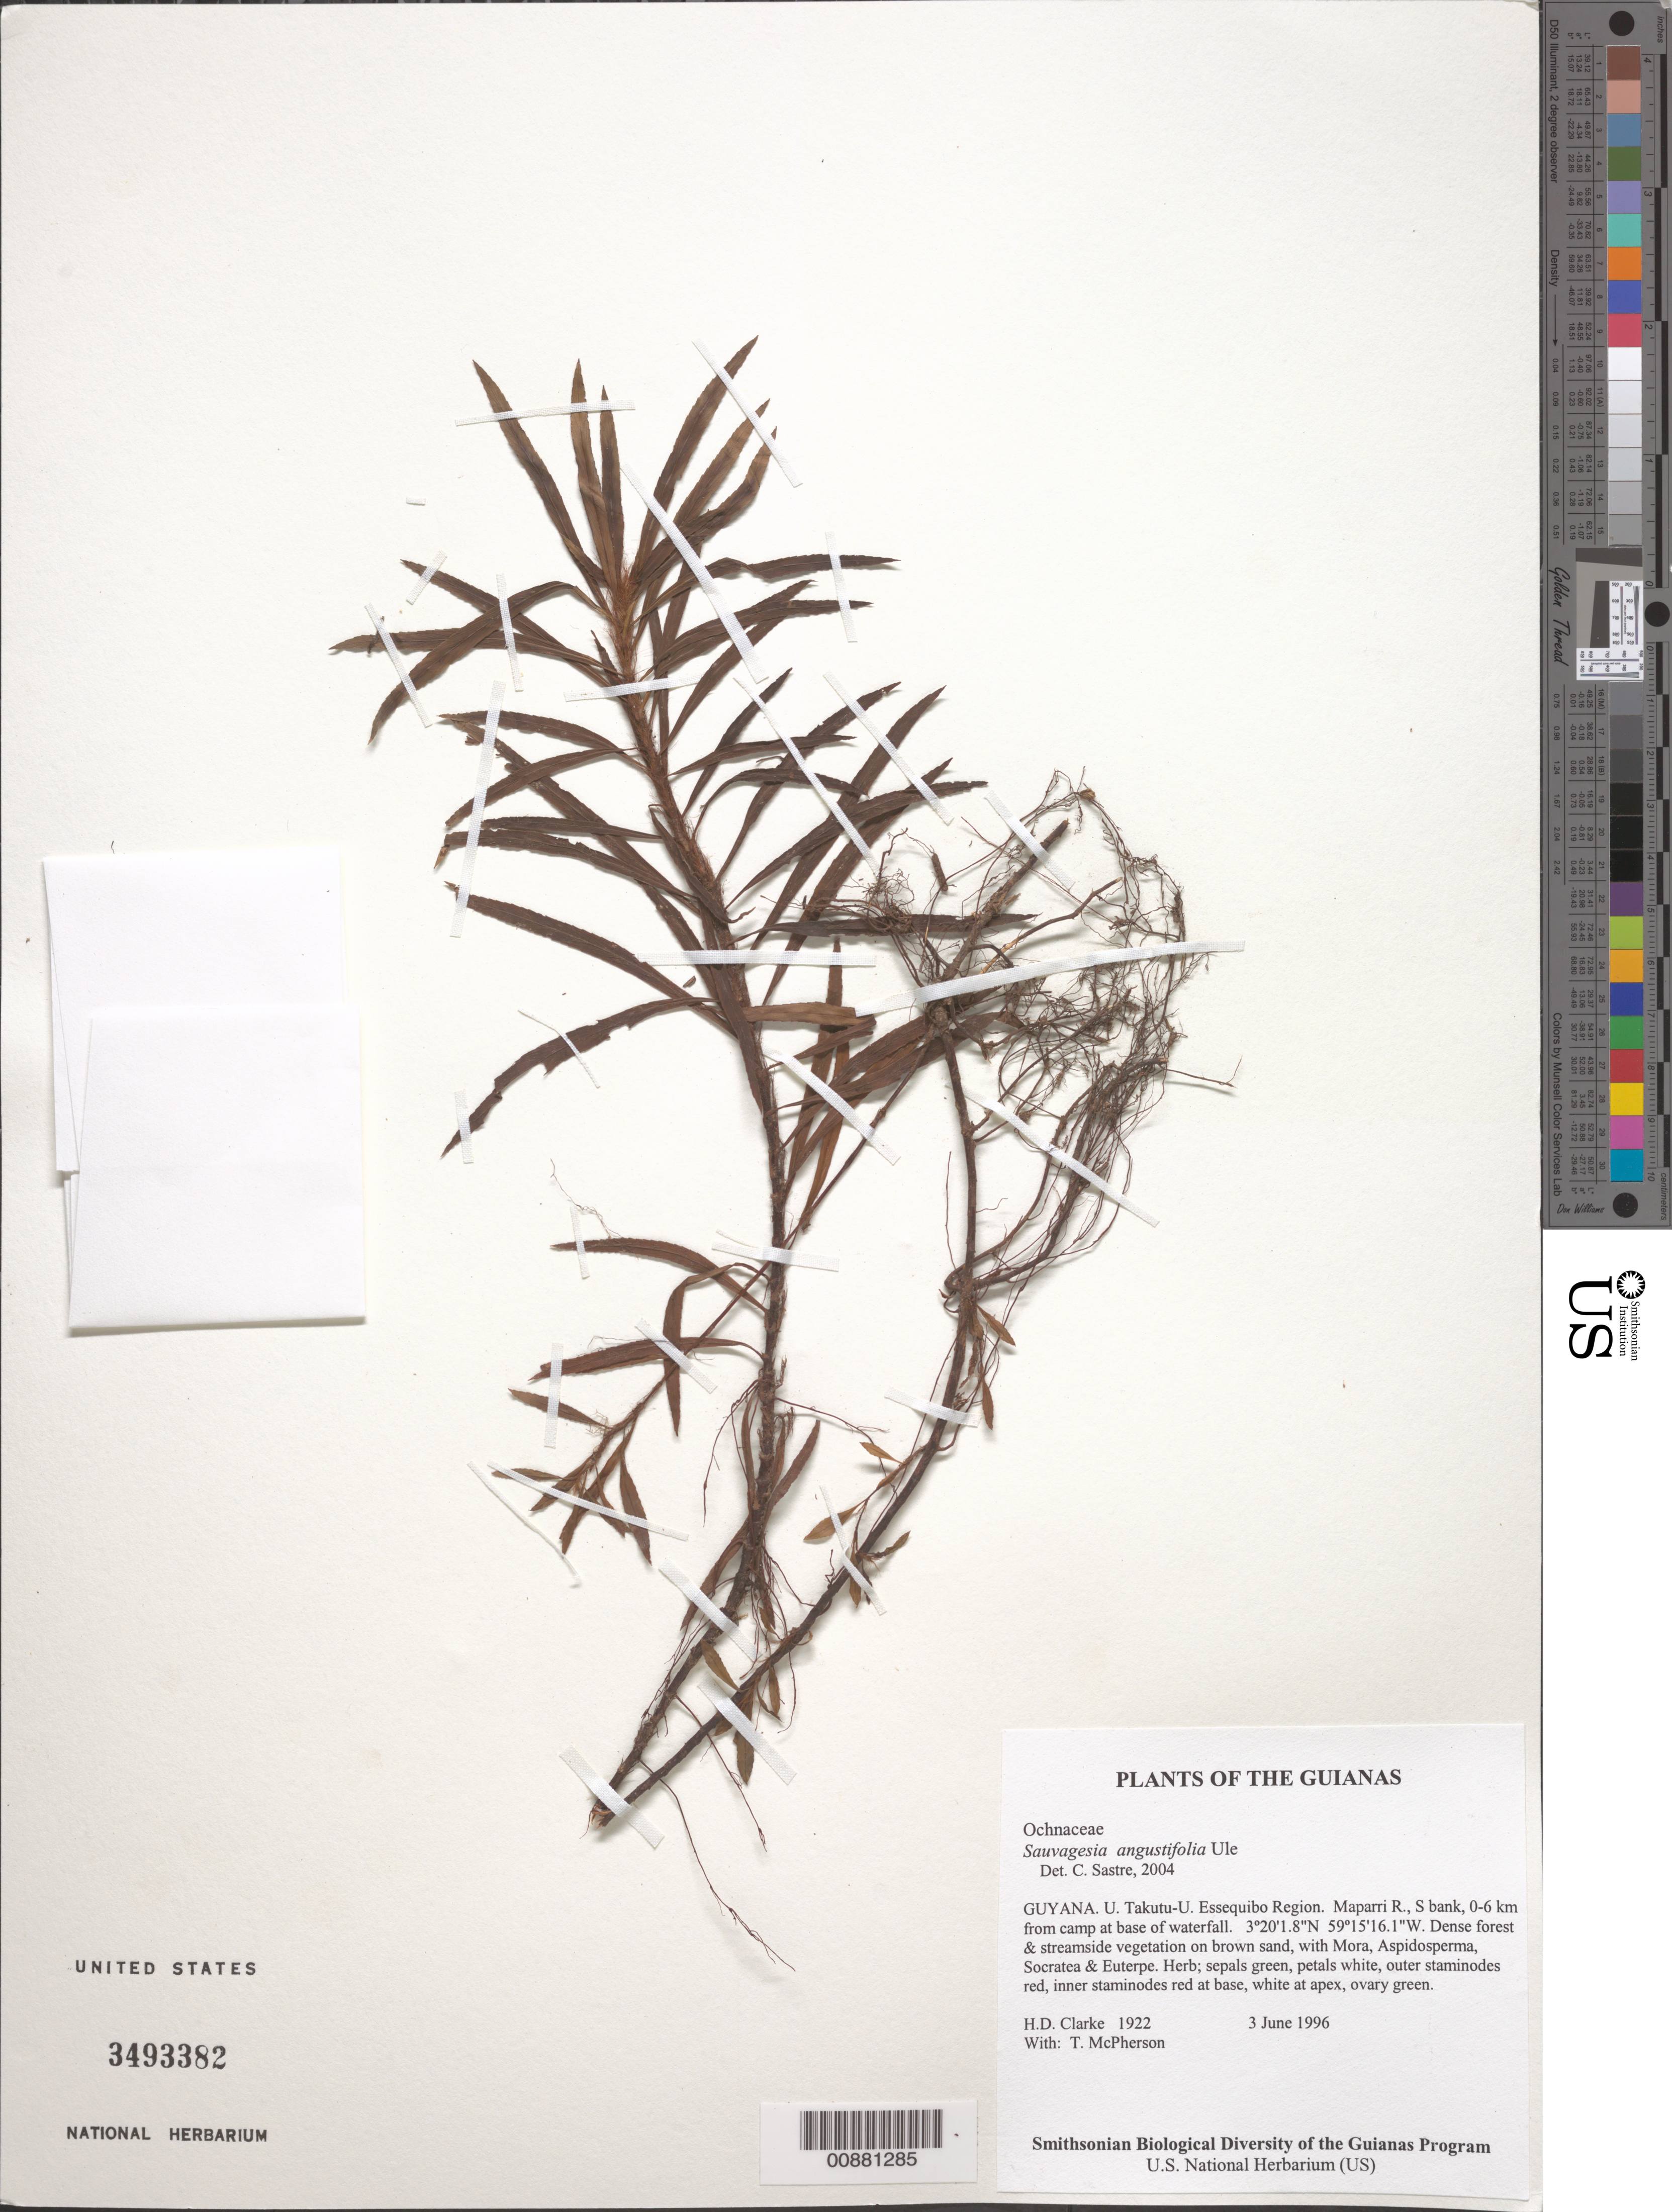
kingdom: Plantae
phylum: Tracheophyta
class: Magnoliopsida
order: Malpighiales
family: Ochnaceae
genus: Sauvagesia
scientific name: Sauvagesia angustifolia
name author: Ule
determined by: Sastre, C. H. L.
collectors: H. D. Clarke & T. McPherson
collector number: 1922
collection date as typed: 3 June 1996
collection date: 1996-06-03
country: Guyana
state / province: U. Takutu-U. Essequibo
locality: Maparri R., S bank, 0-6 km from camp at base of waterfall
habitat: Dense forest & streamside vegetation on brown sand, with Mora, Aspidosperma, Socratea & Euterpe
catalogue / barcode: US 3493382